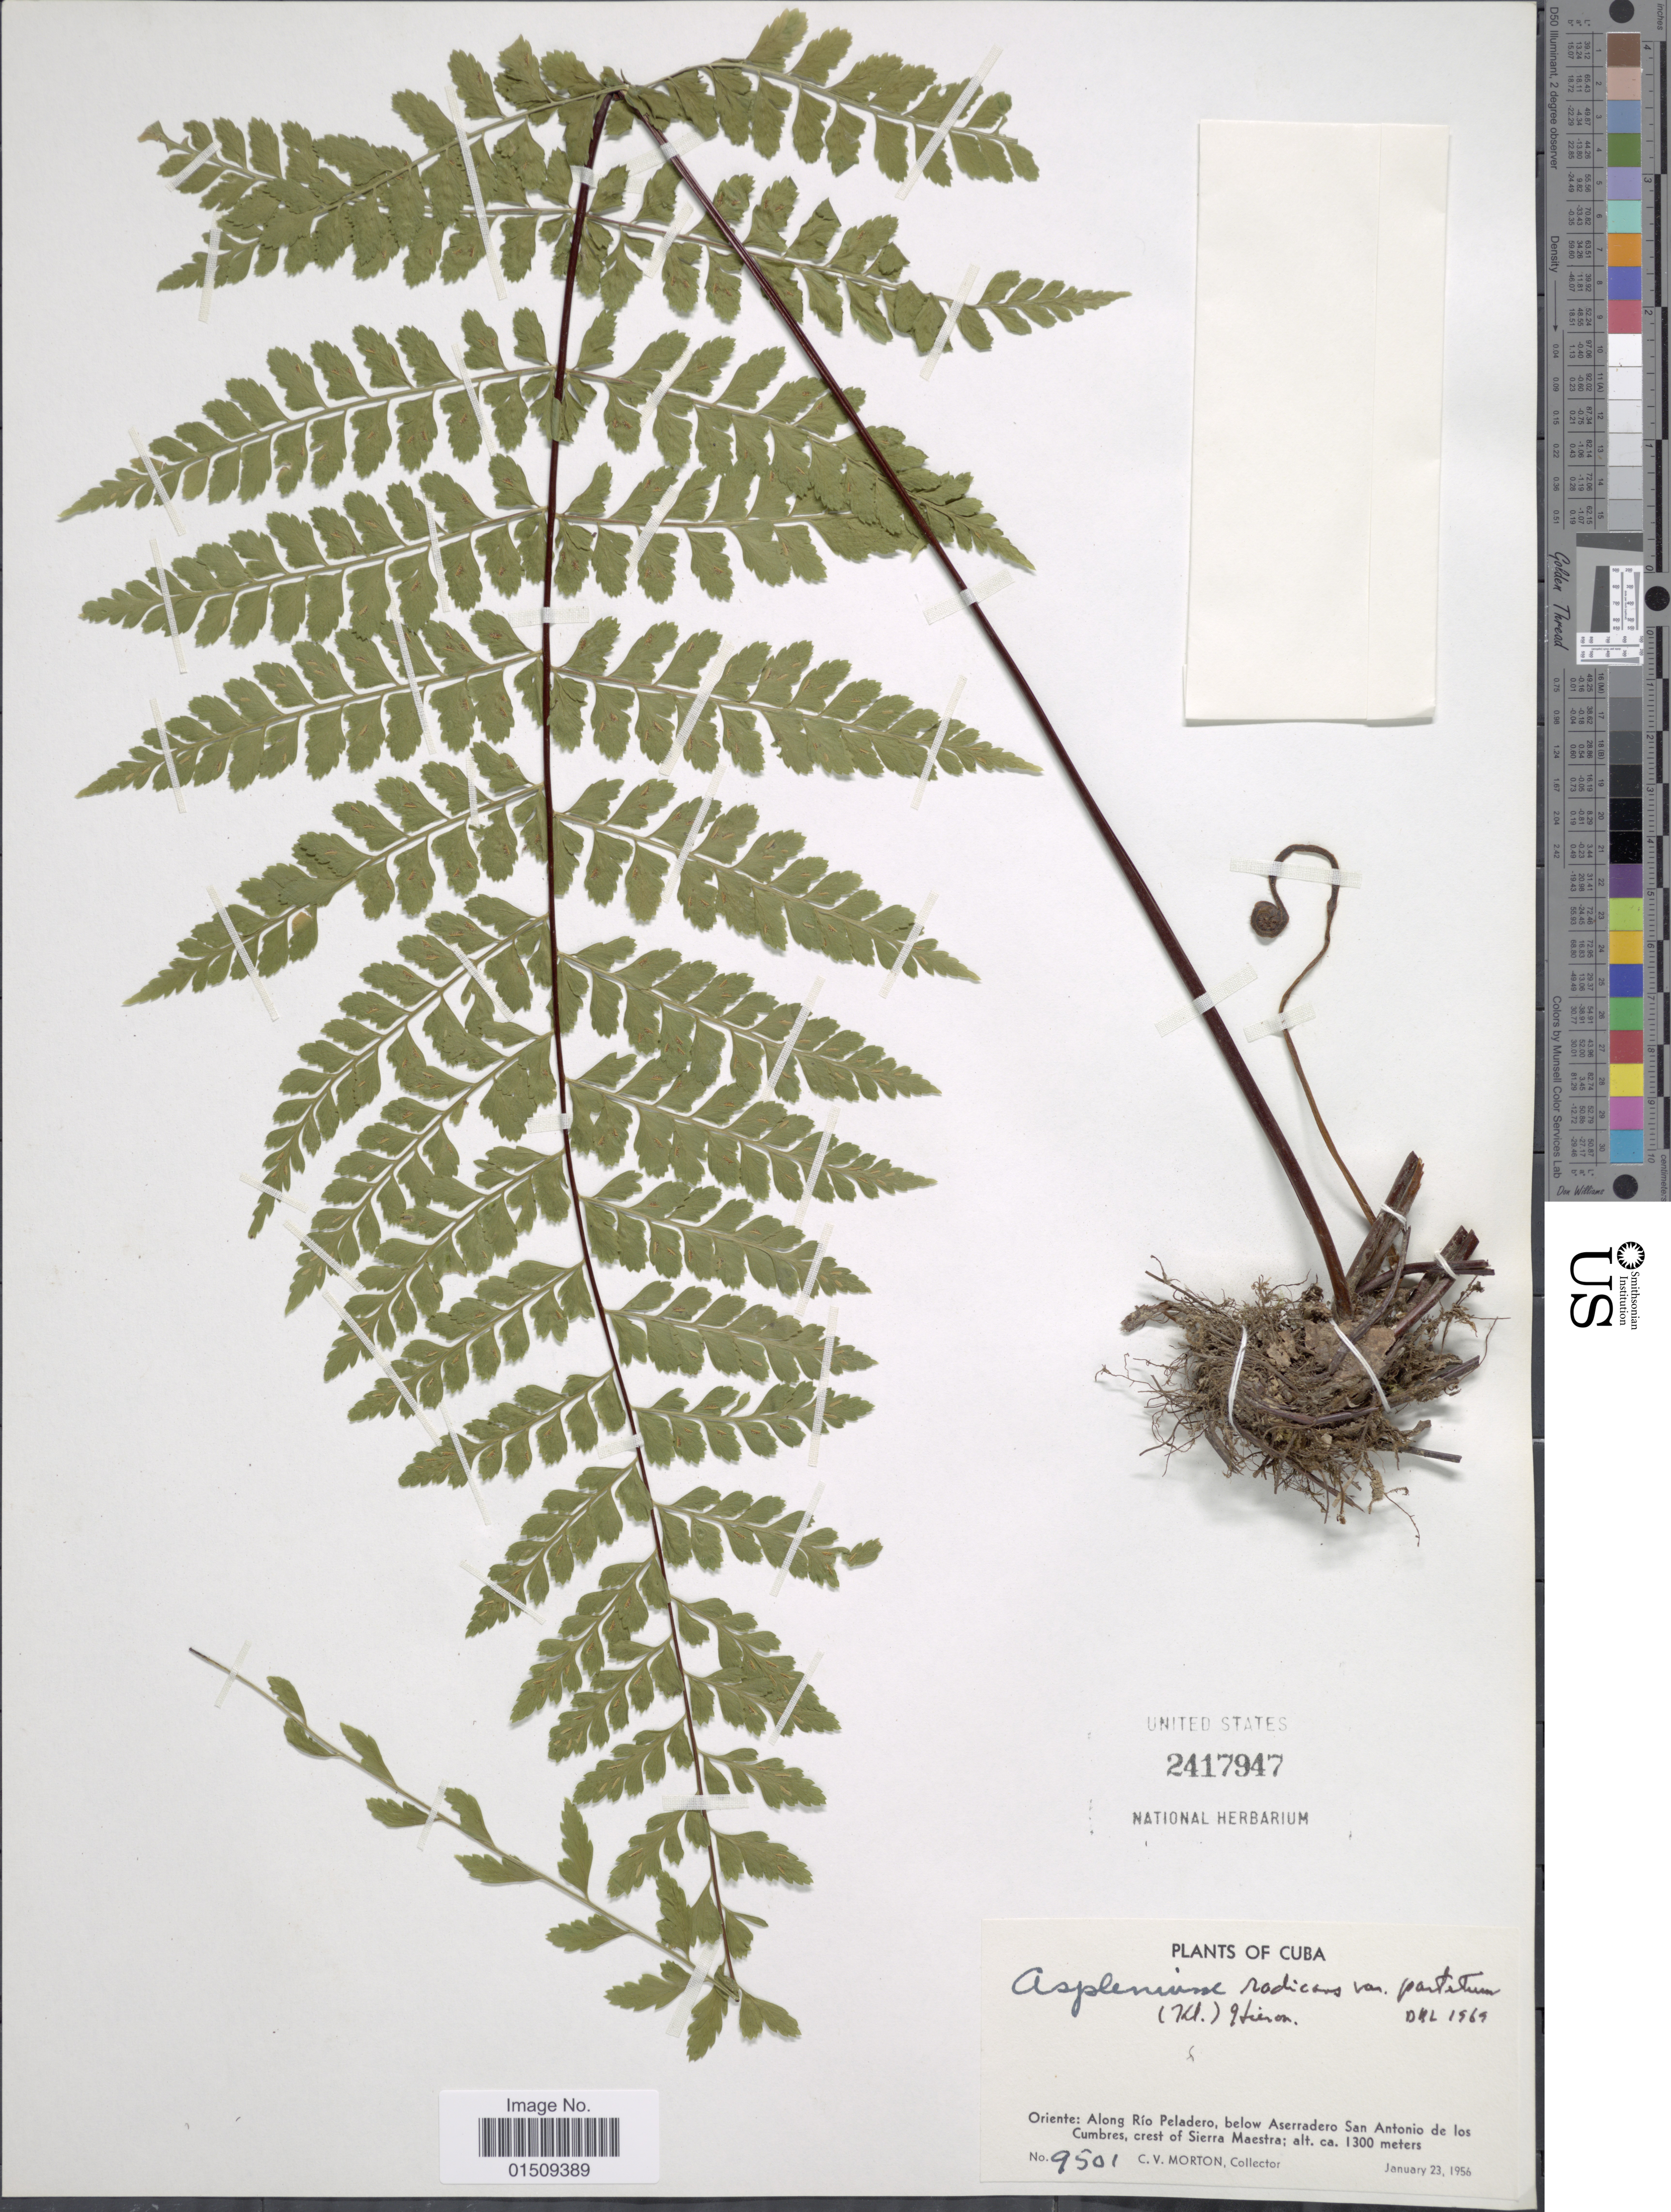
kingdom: Plantae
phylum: Tracheophyta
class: Polypodiopsida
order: Polypodiales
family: Aspleniaceae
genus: Asplenium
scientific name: Asplenium radicans var. dentatum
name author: (Klotzsch) Bonap.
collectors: C. V. Morton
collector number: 9501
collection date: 1956-01-23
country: Cuba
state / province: Oriente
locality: Along Río Peladero, below Aserradero San Antonio de los Cumbres, crest of Sierra Maestra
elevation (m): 1300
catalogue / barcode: US 2417947